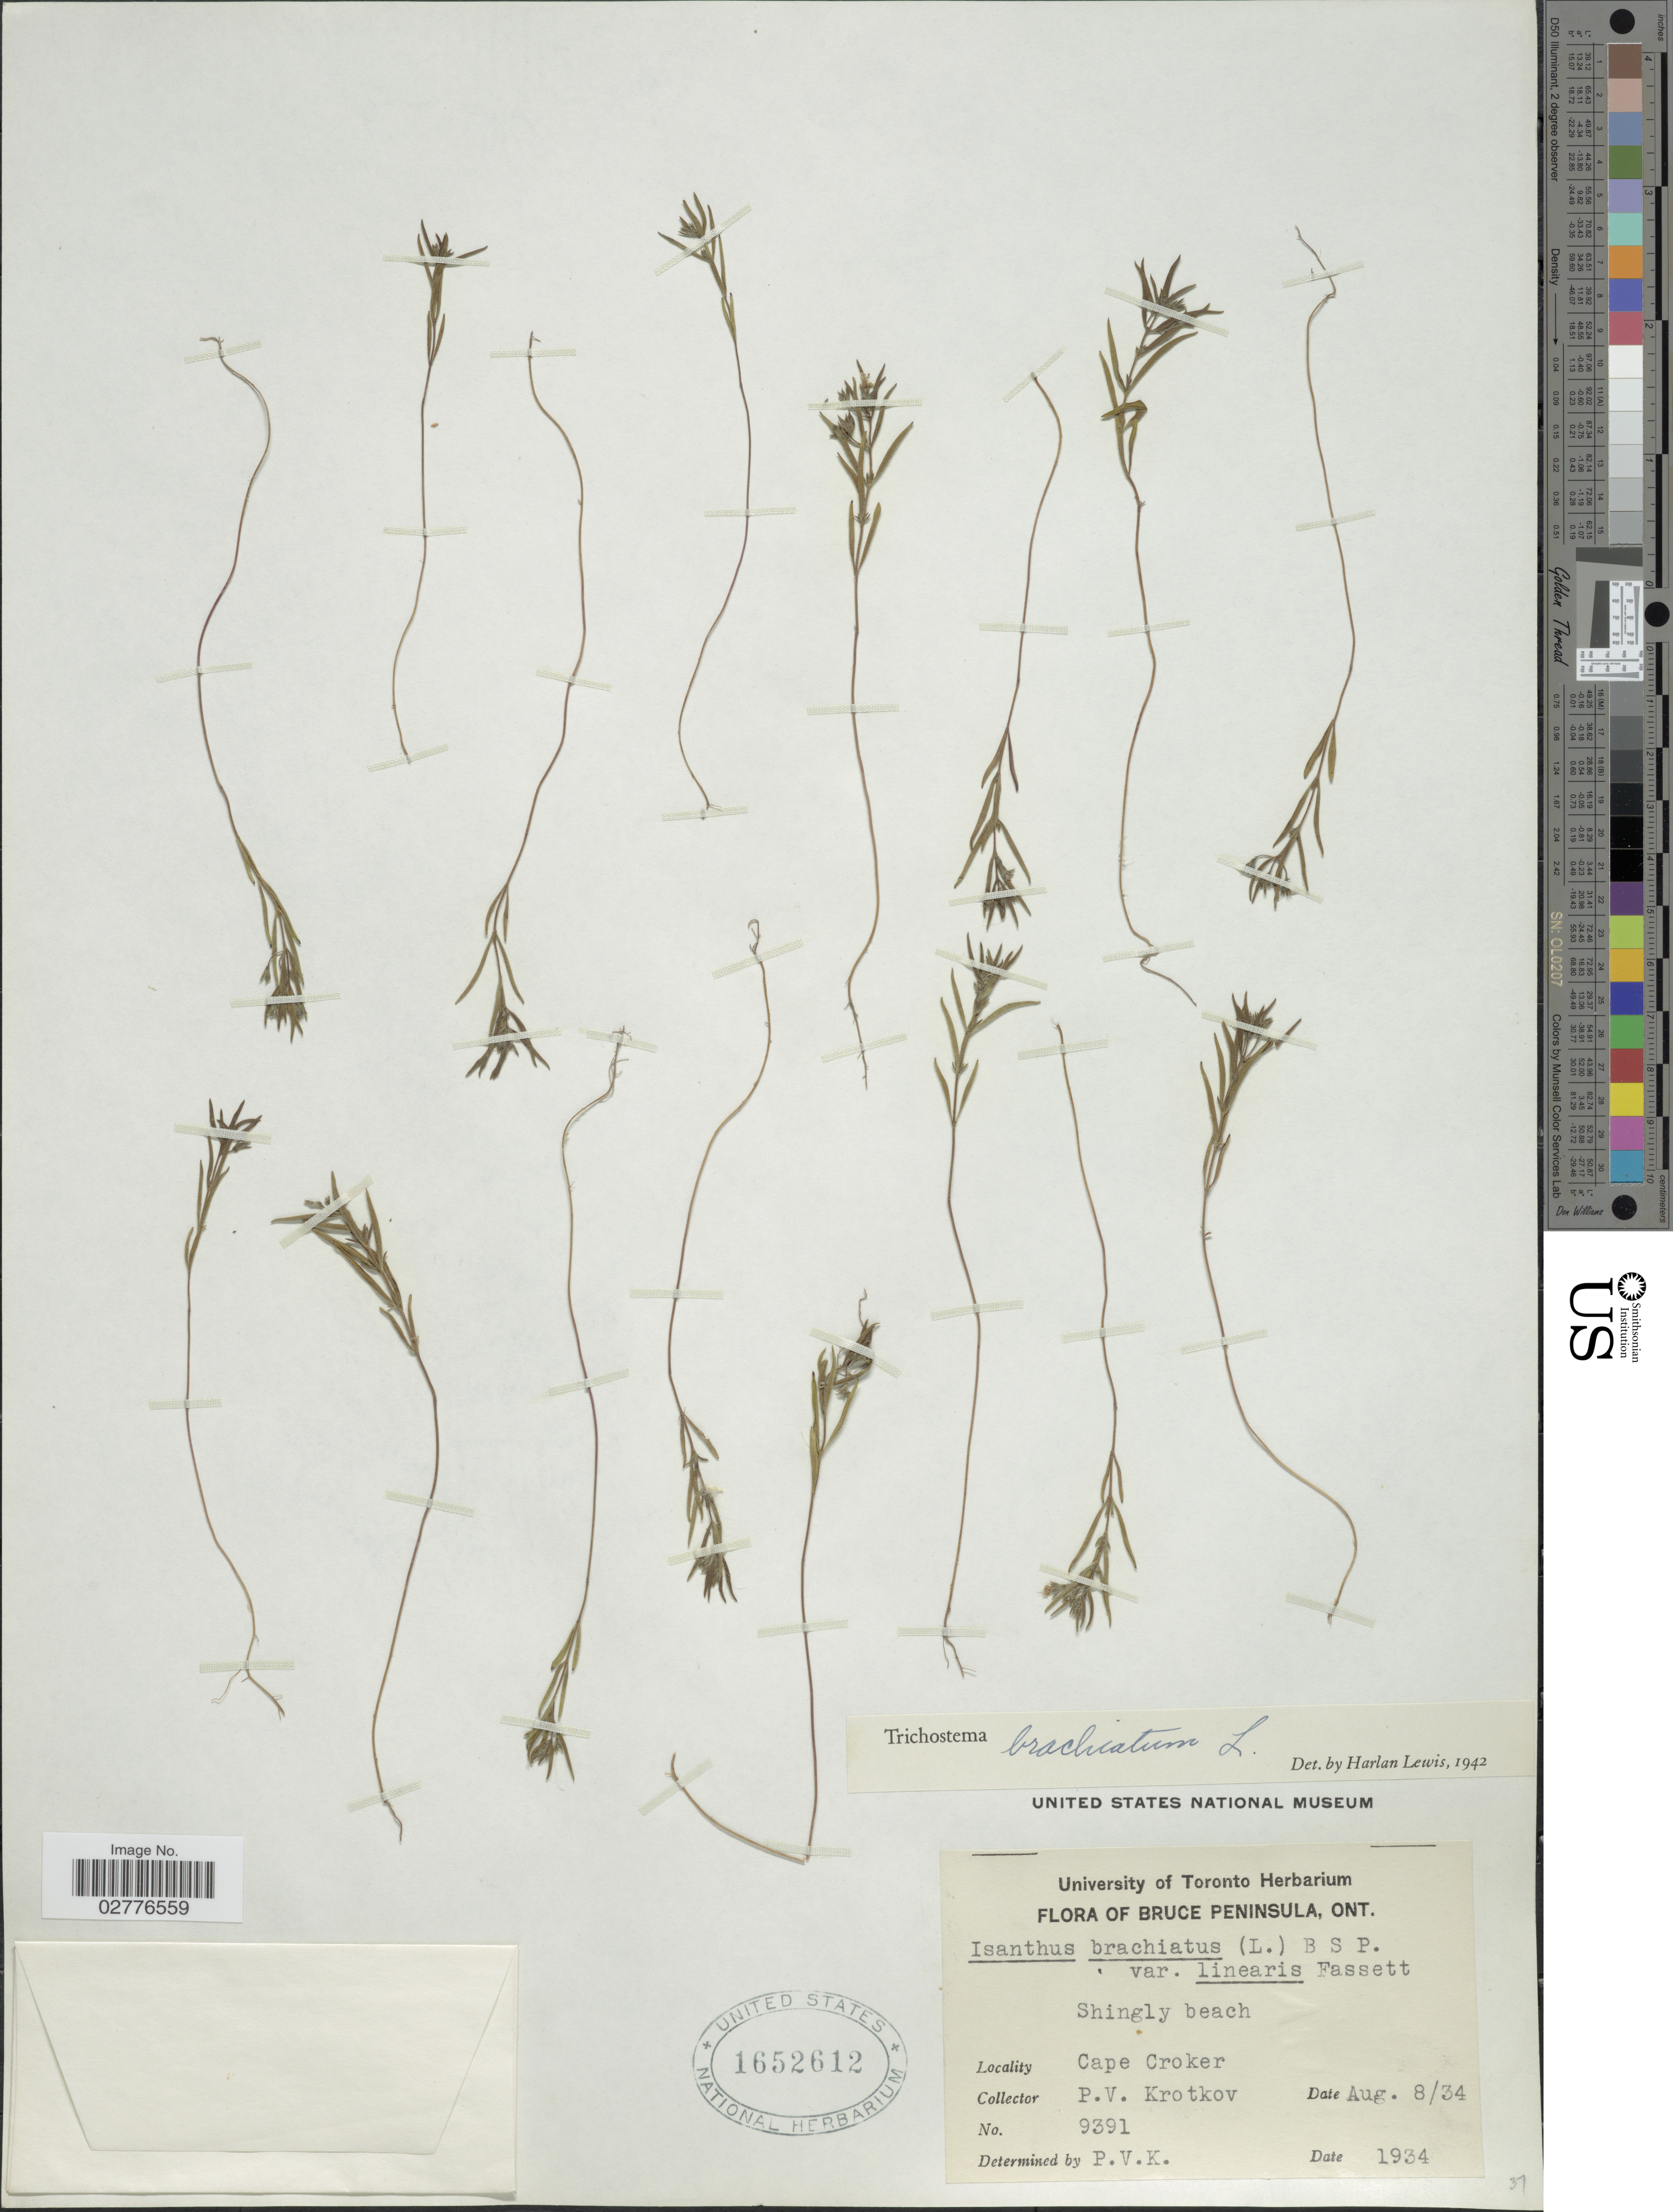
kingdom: Plantae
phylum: Tracheophyta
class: Magnoliopsida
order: Lamiales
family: Lamiaceae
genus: Trichostema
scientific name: Trichostema brachiatum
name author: L.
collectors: P. V. Krotkov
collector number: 9391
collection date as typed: Transcribed d/m/y: 8/8/34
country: Canada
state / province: Ontario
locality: Bruce Peninsula. Shingly beach. Cape Croker.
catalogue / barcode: US 1652612